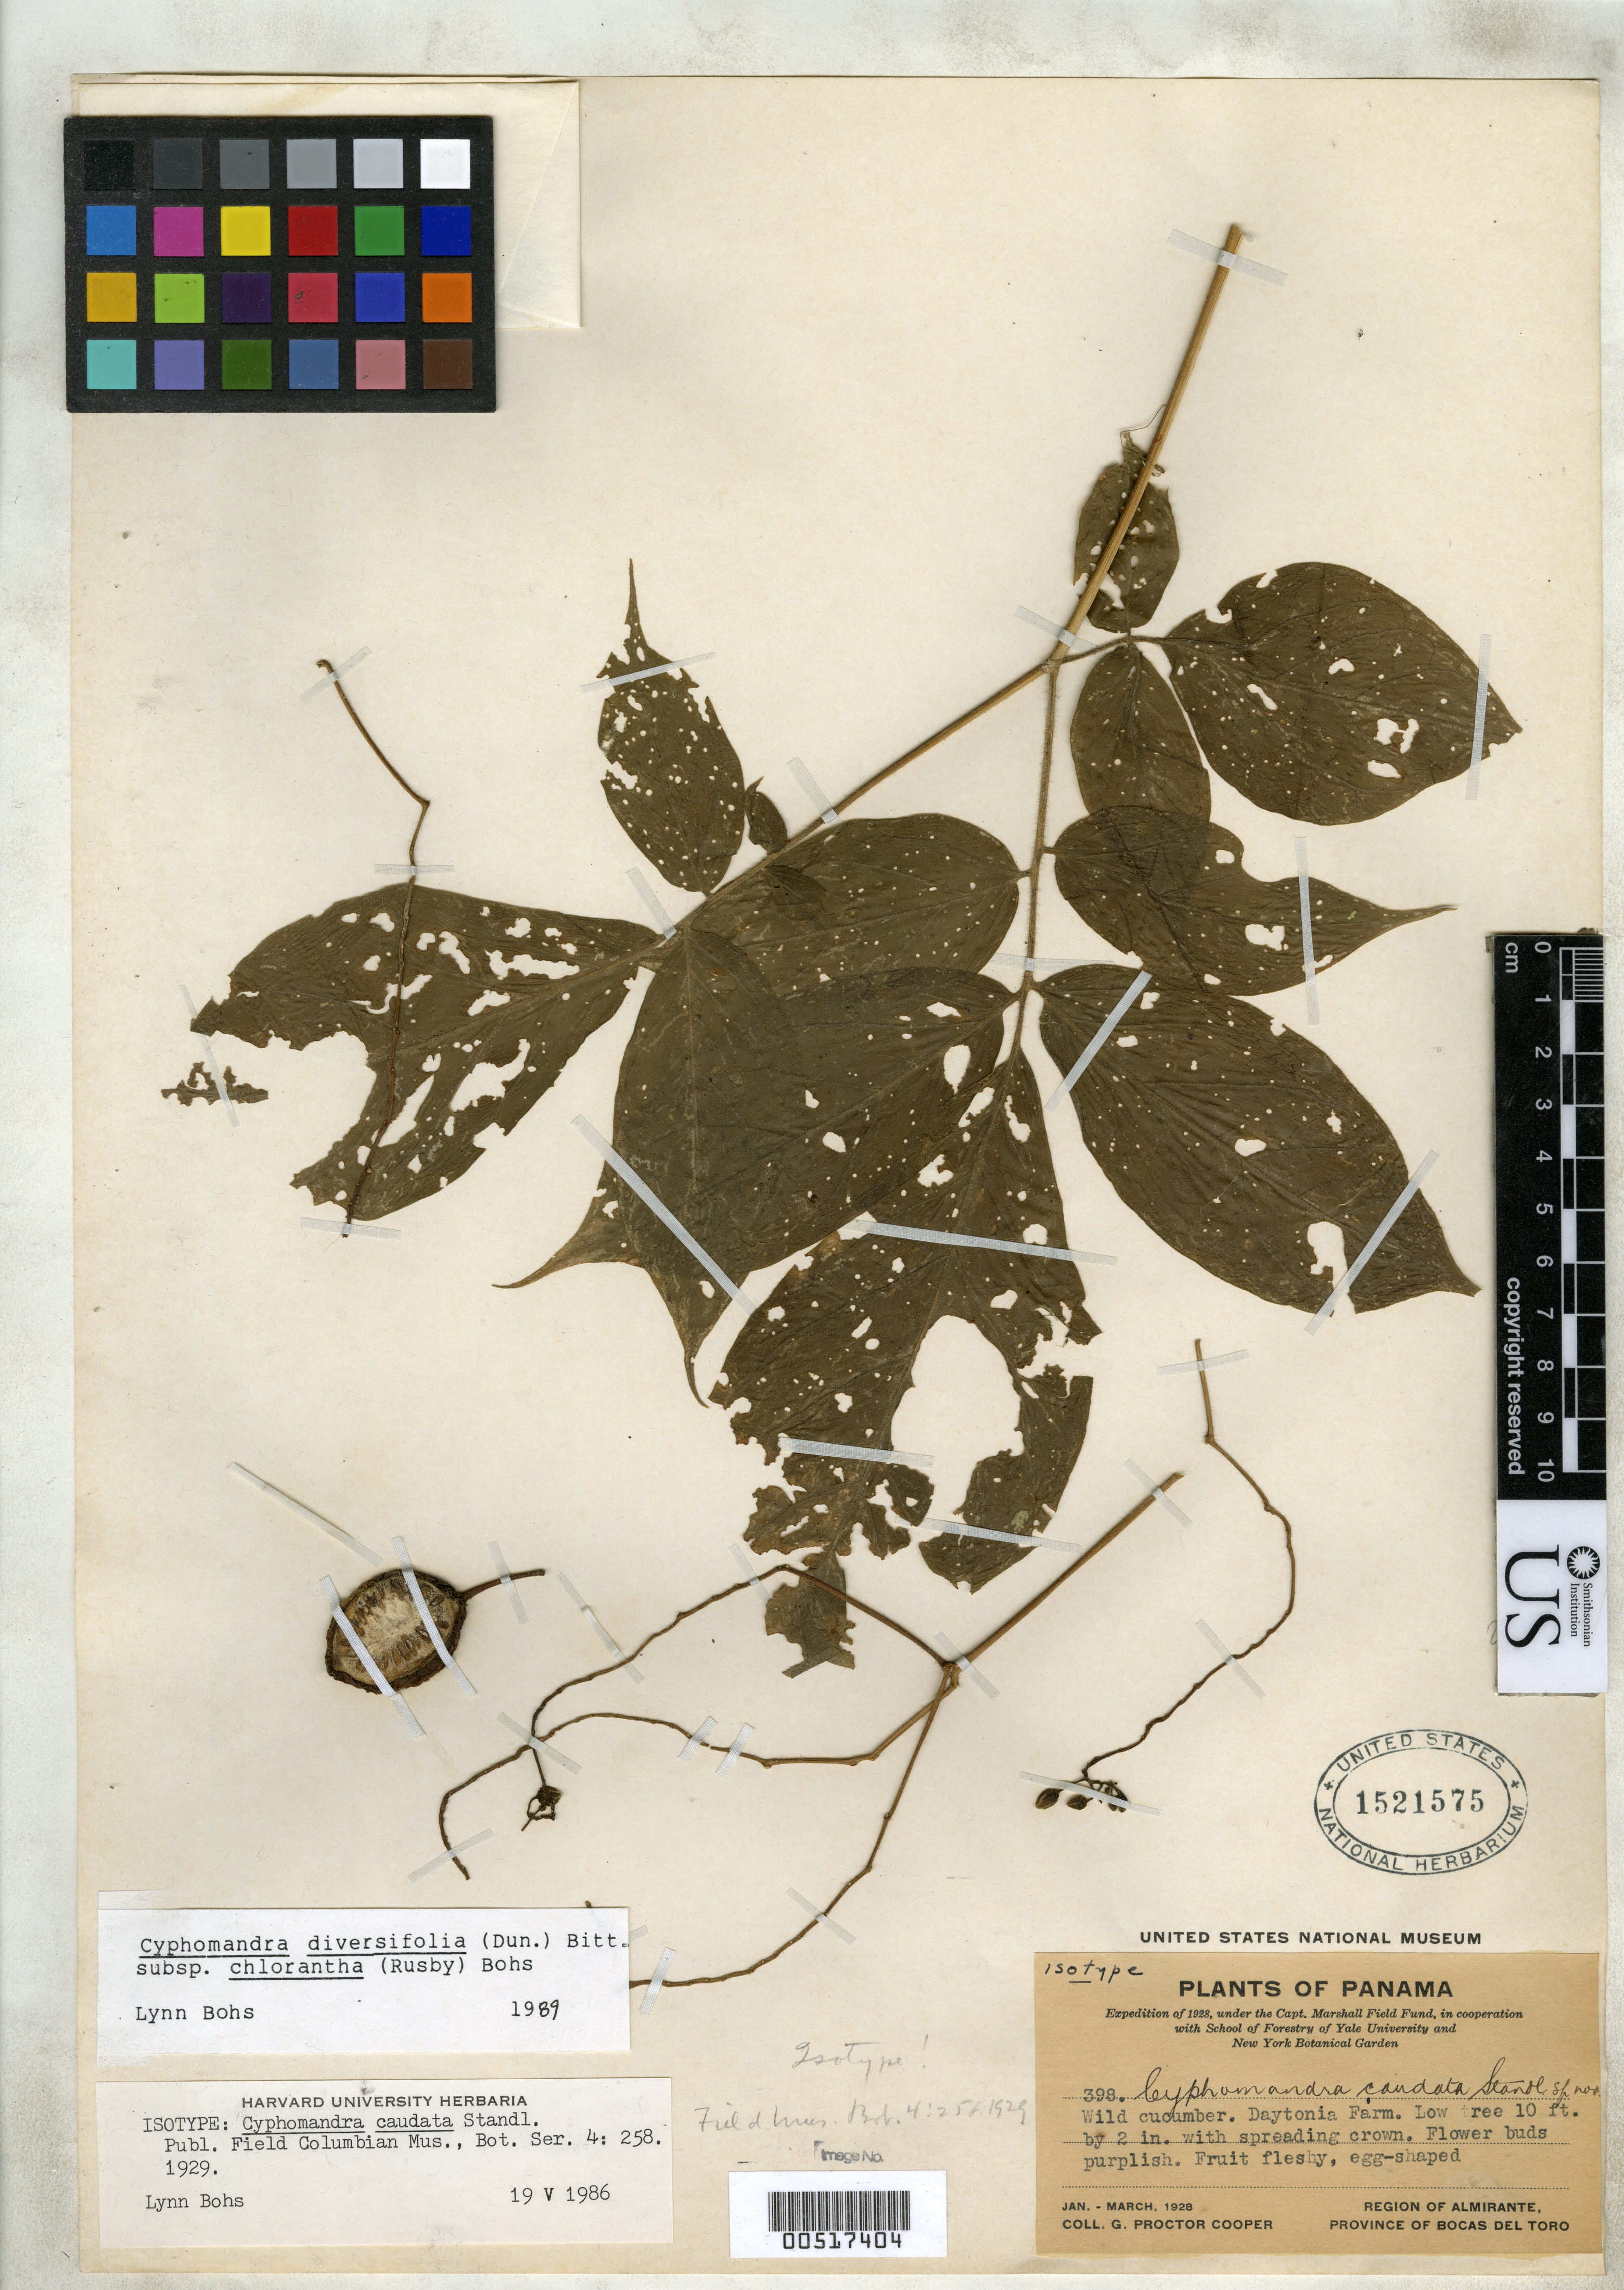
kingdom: Plantae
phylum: Tracheophyta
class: Magnoliopsida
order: Solanales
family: Solanaceae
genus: Cyphomandra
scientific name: Cyphomandra caudata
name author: Standl.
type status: Isotype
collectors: G. Cooper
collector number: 398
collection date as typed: Jan 1928 to -- Mar 1928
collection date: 1928-01/1928-03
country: Panama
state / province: Bocas del Toro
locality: Region of Almirante.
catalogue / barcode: US 1521575